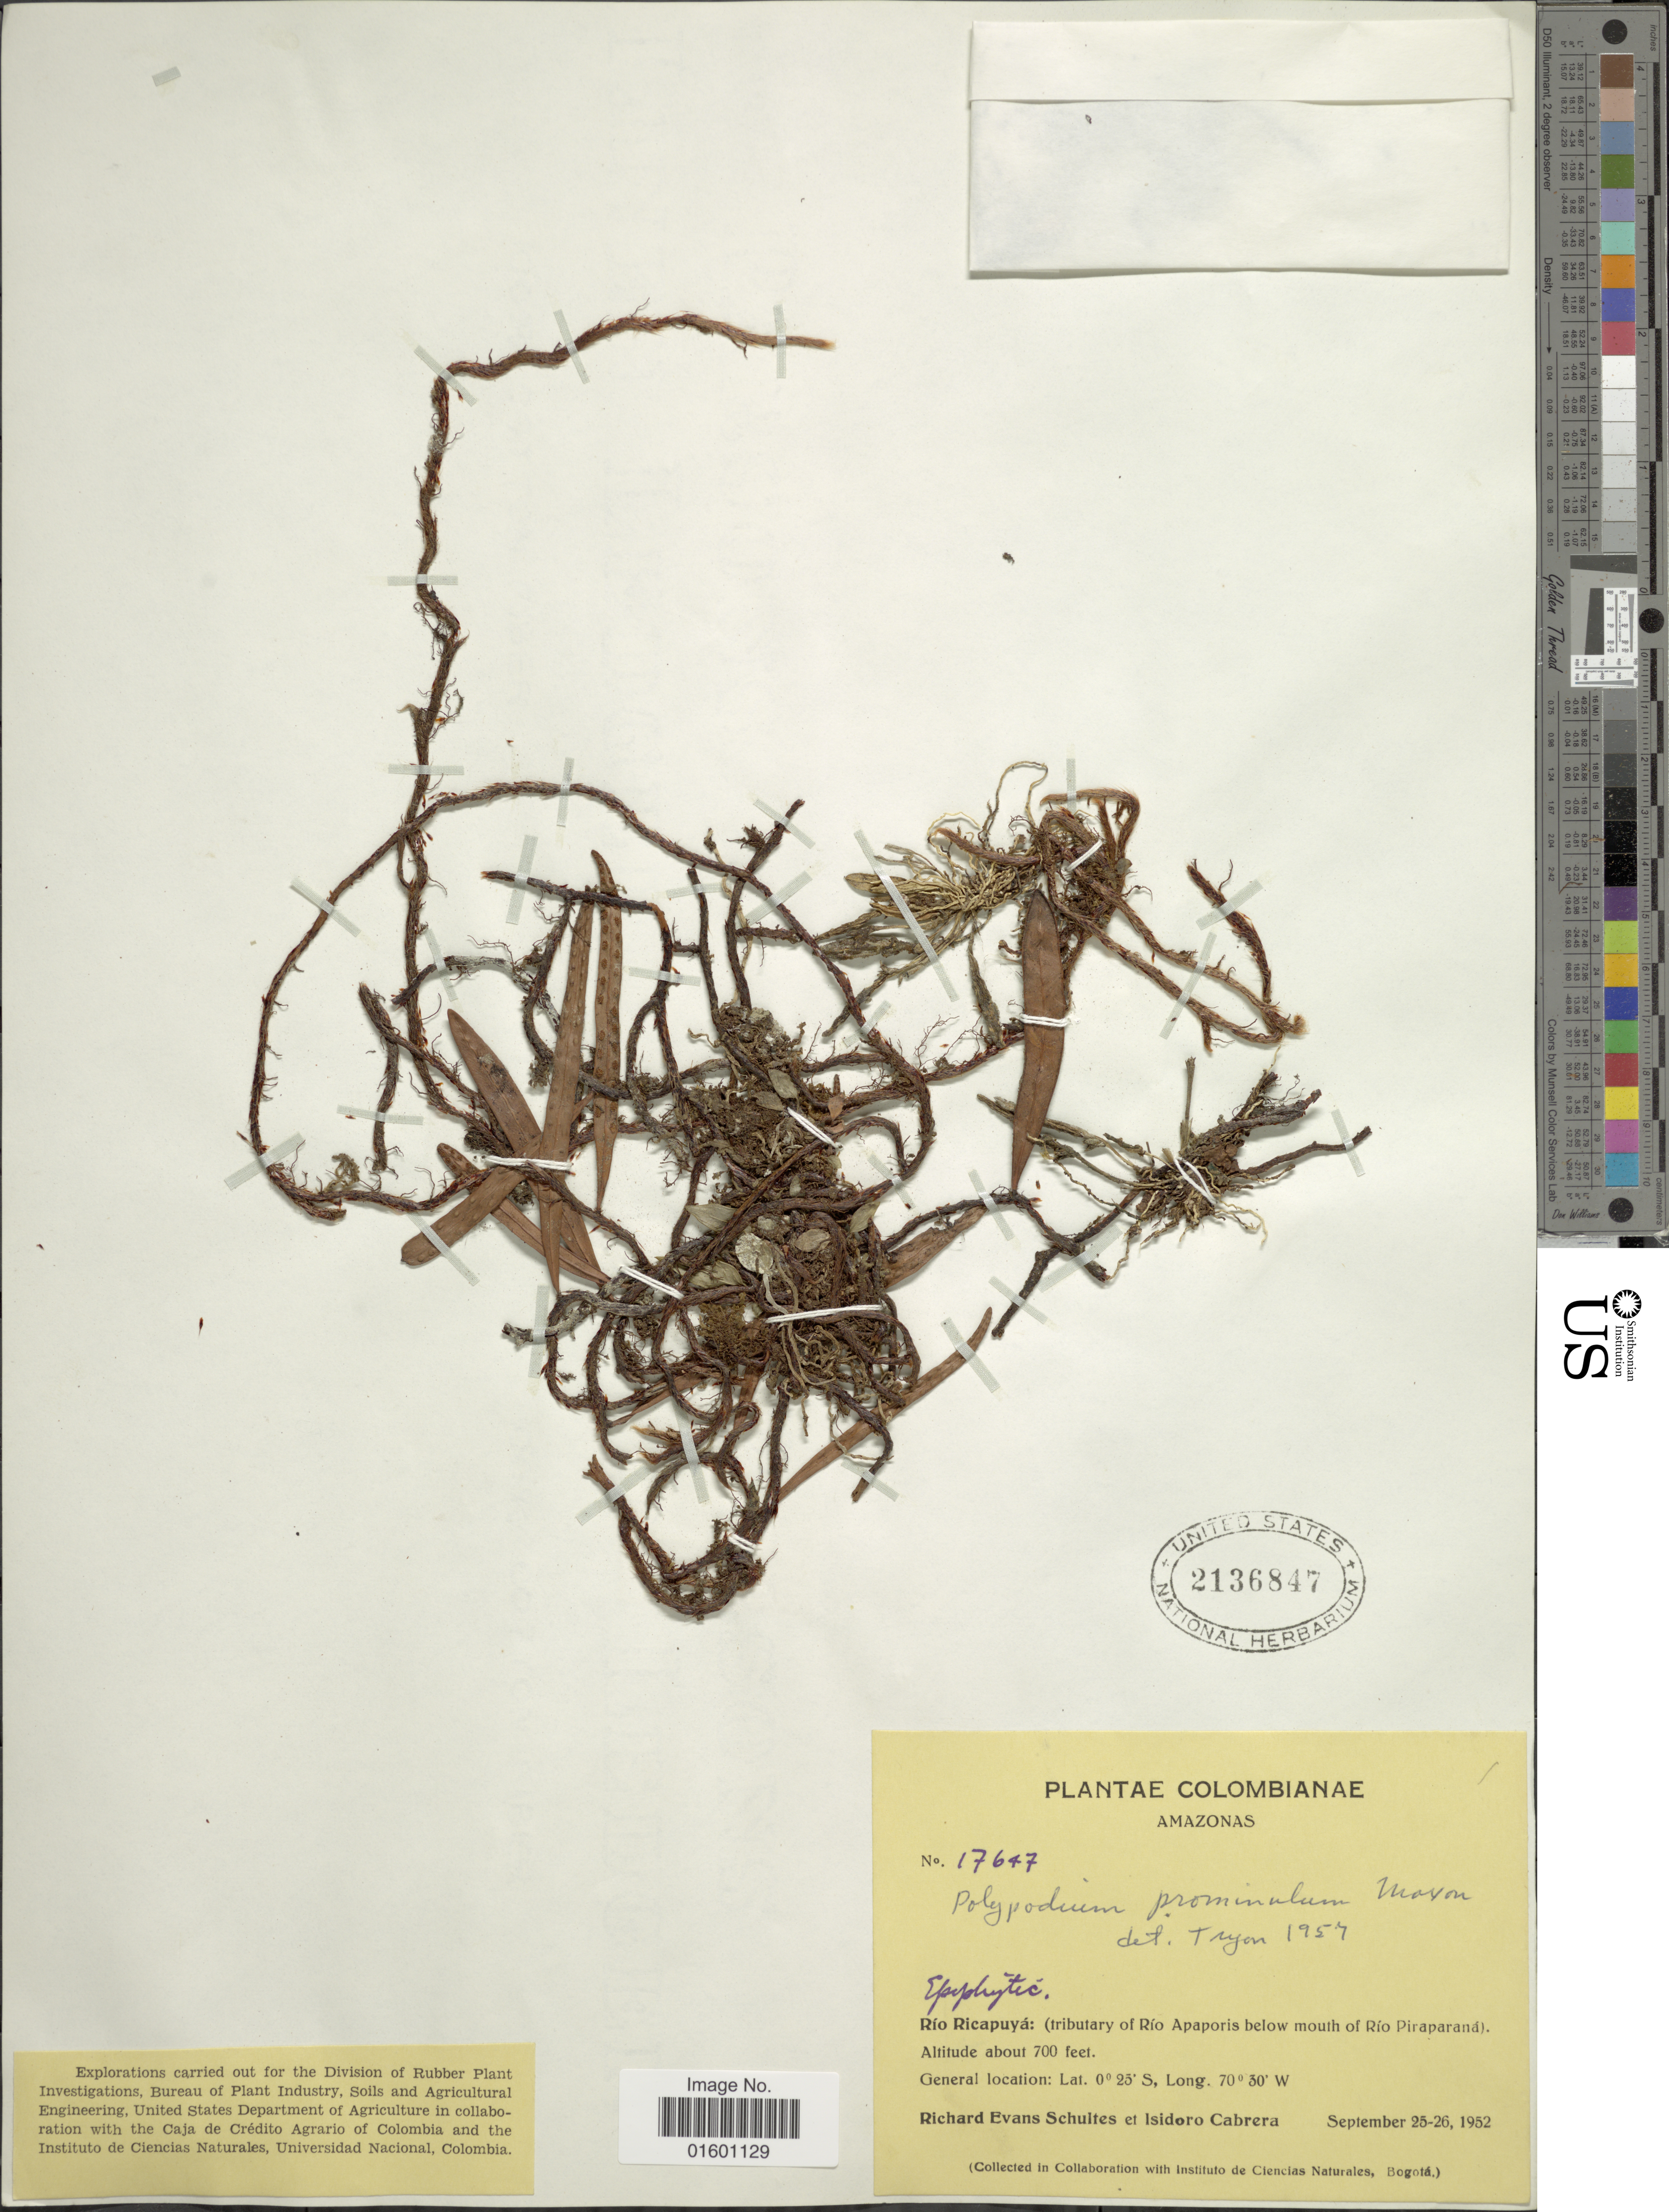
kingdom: Plantae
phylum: Tracheophyta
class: Polypodiopsida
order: Polypodiales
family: Polypodiaceae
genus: Microgramma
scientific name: Microgramma baldwinii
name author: Brade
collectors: R. E. Schultes & I. Cabrera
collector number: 17647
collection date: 1952-09-25/1952-09-26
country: Colombia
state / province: Amazônas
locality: Rio Ricapuya: (tributary of Rio Apaporis below mouth of Rio Piraparana)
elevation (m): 213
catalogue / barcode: US 2136847